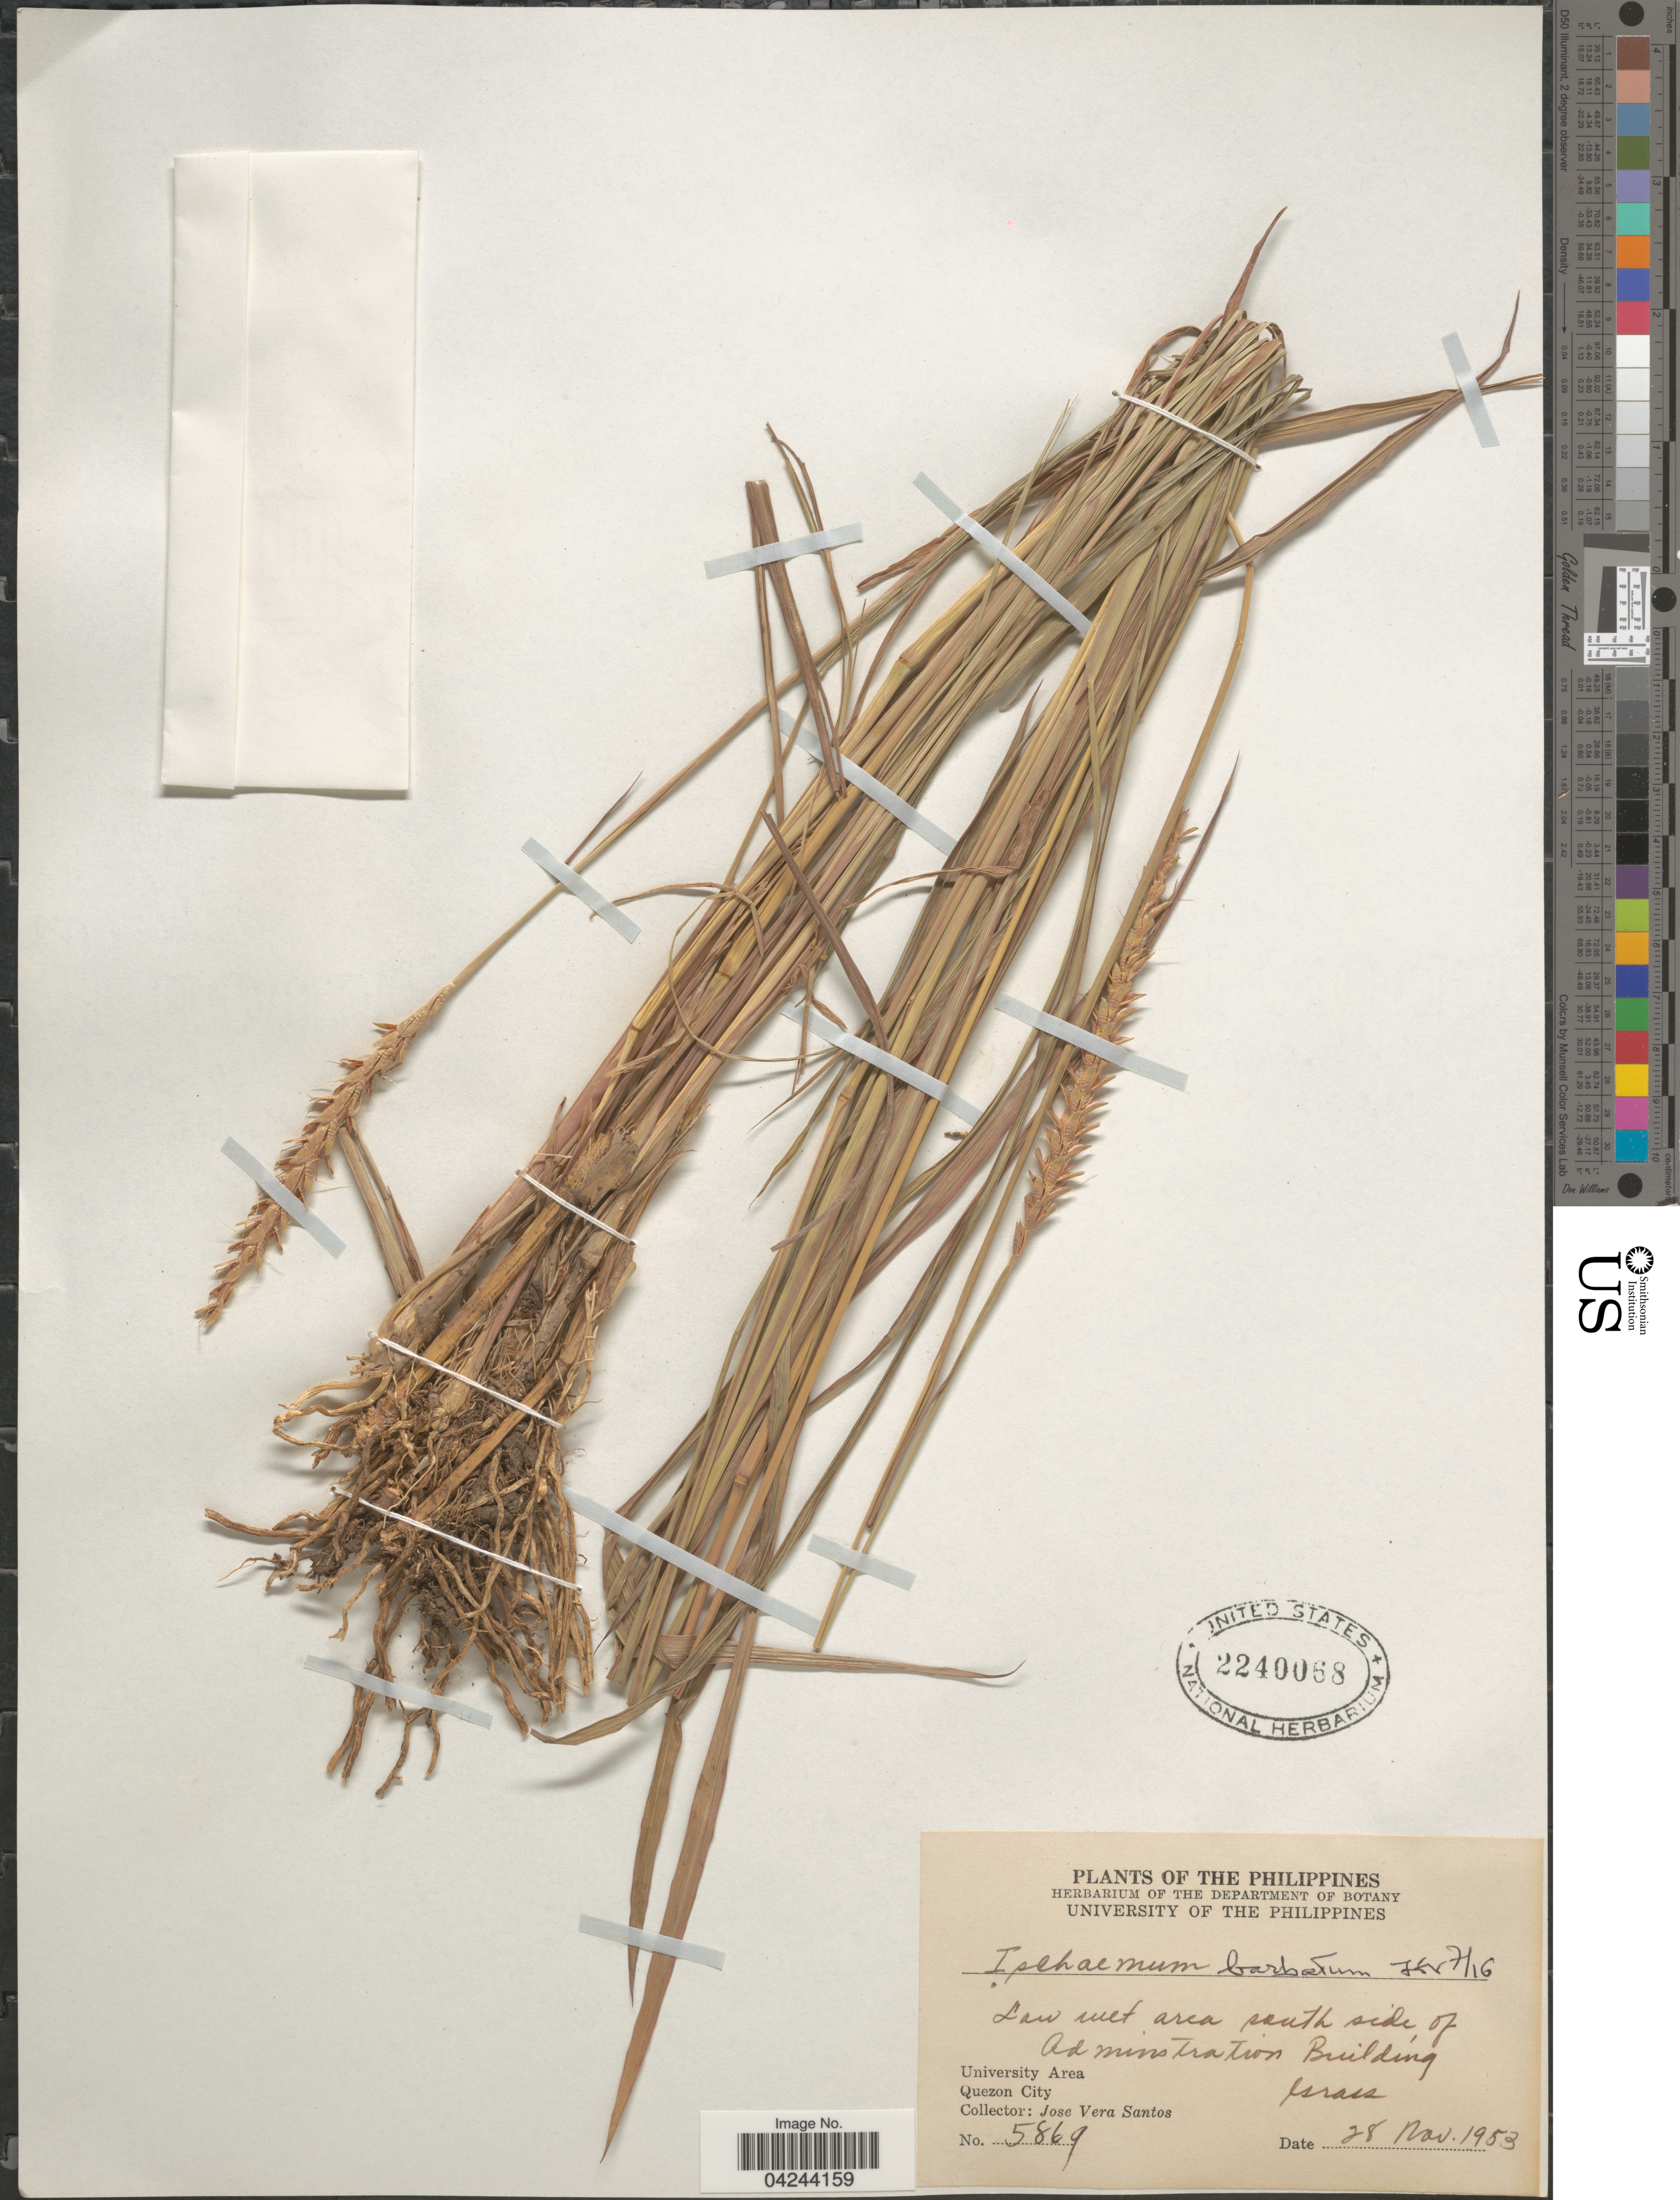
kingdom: Plantae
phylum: Tracheophyta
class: Liliopsida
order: Poales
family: Poaceae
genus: Ischaemum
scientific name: Ischaemum barbatum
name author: Blume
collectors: J. Vera Santos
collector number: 5869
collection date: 1953-11-28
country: Philippines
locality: Low wet area south side of Adminstration Building. University Area. Quezon City.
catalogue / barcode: US 2240068